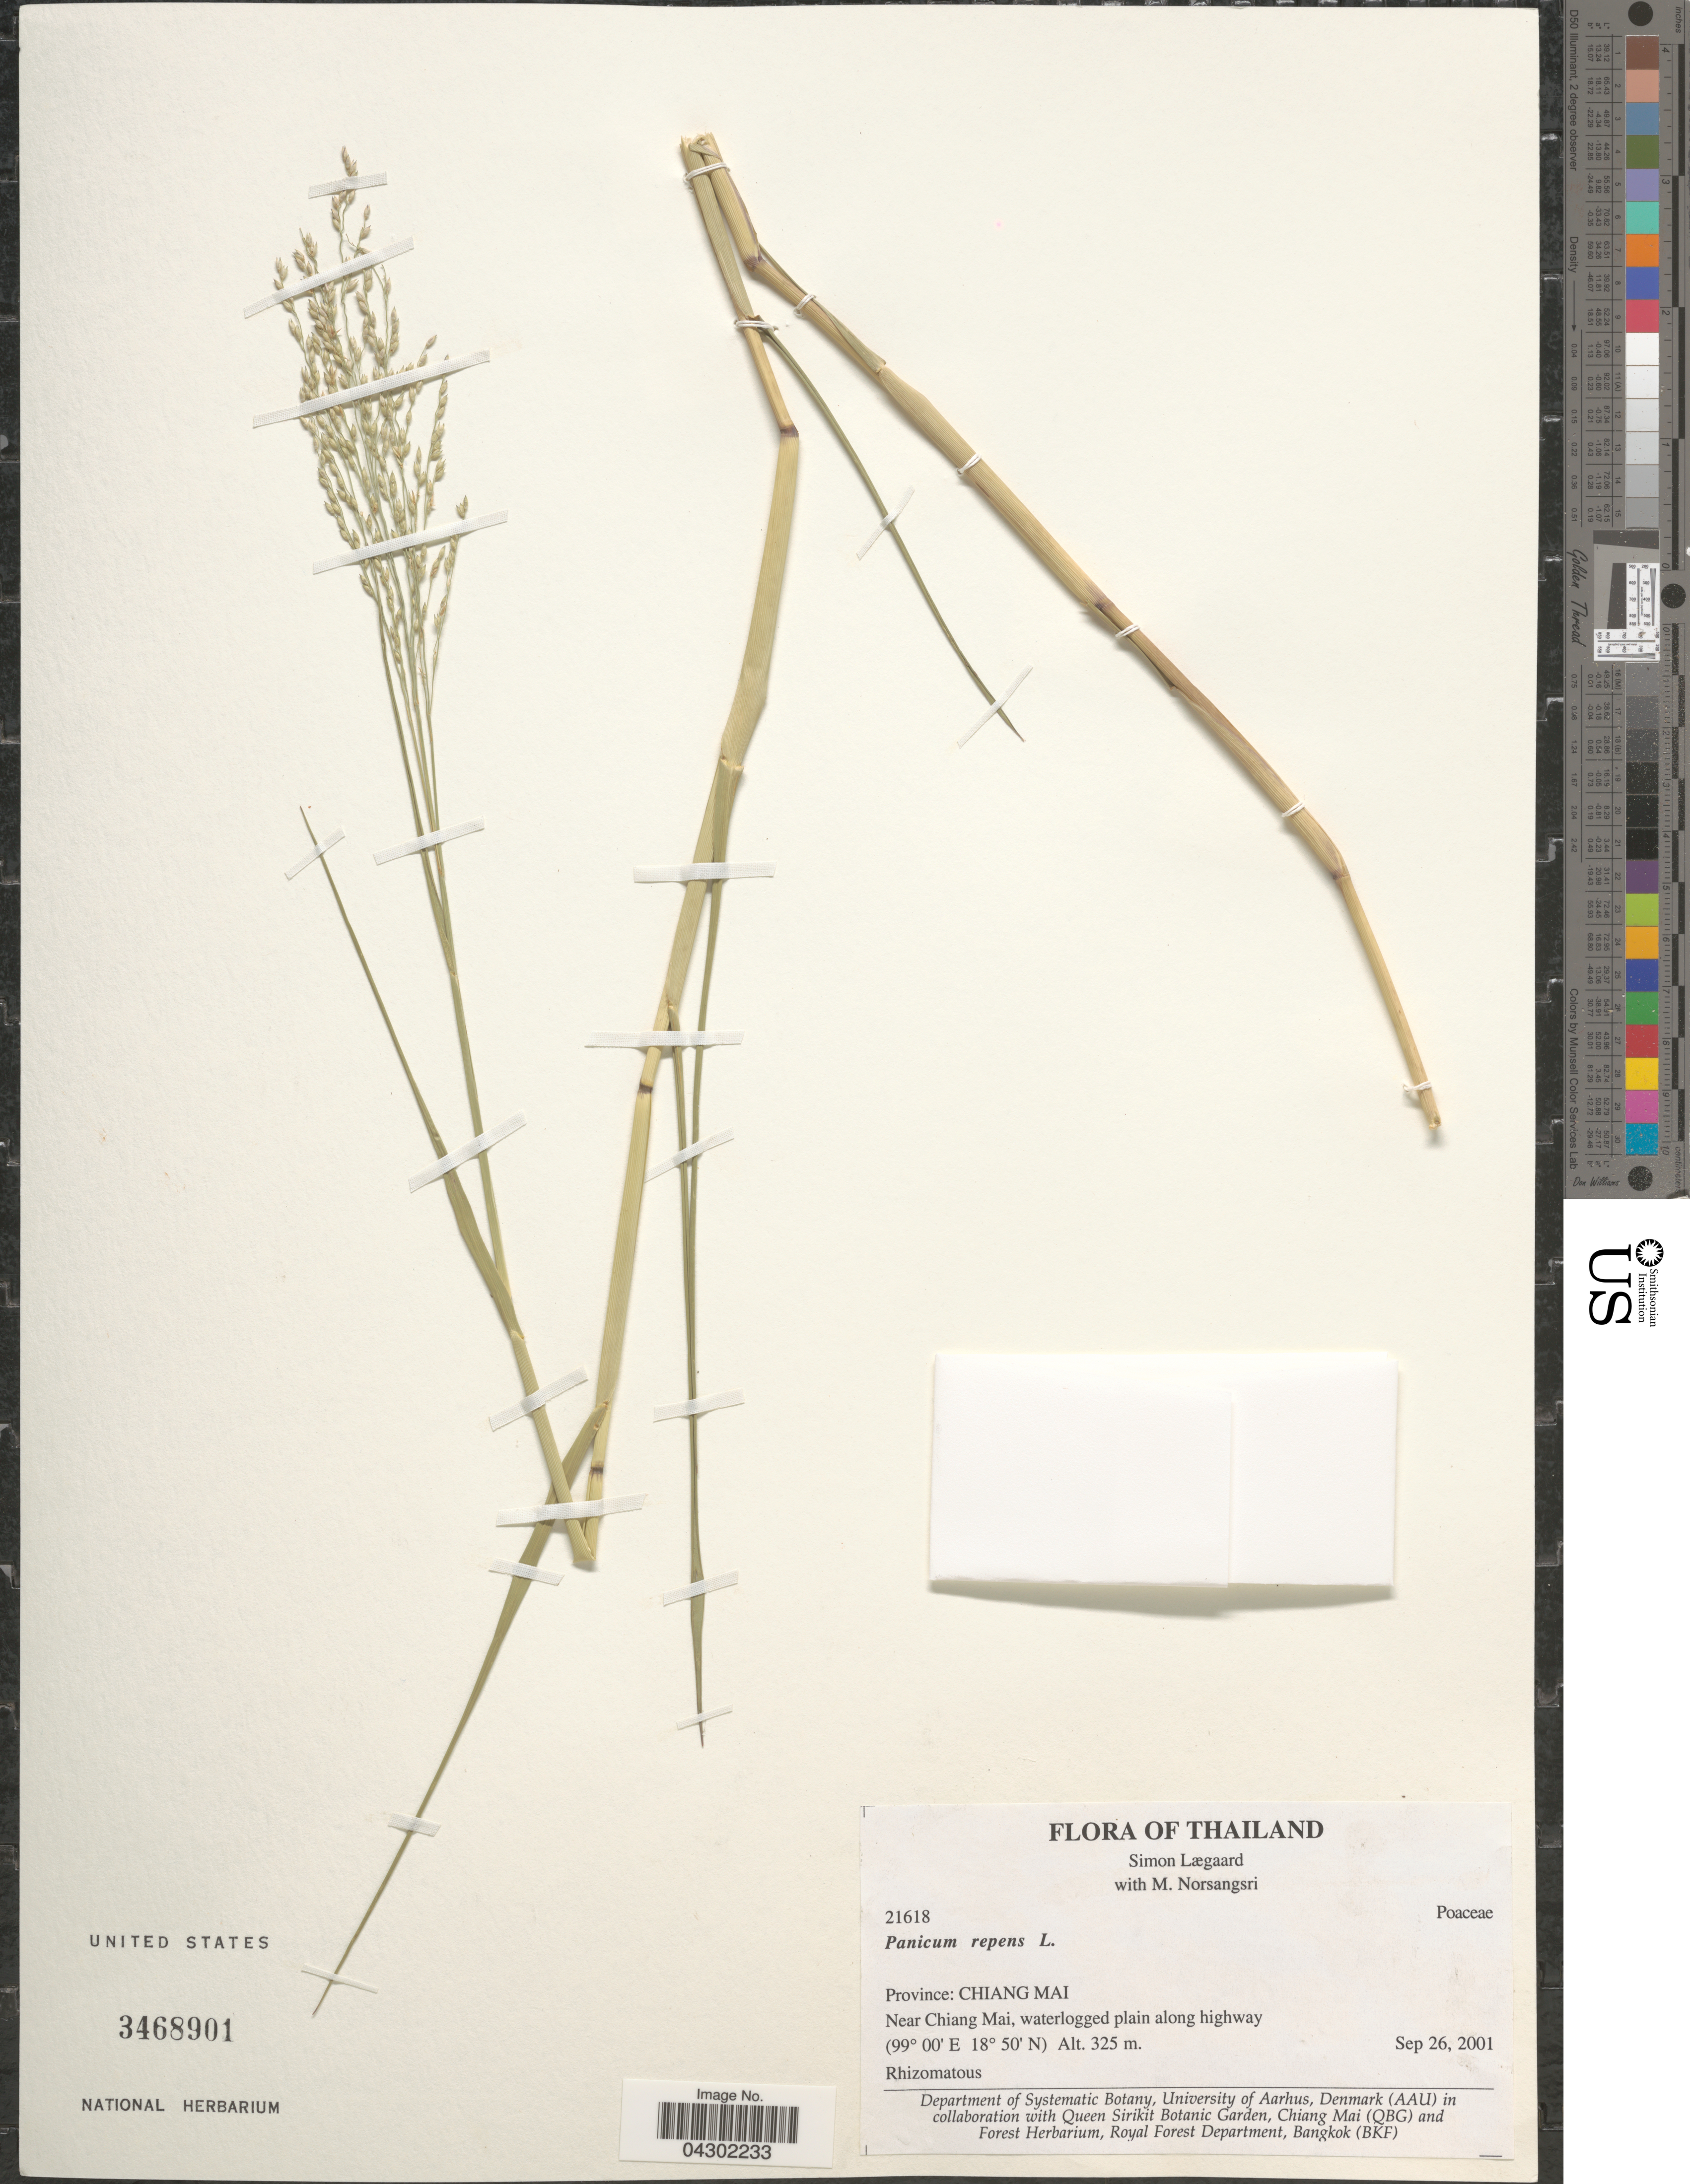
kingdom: Plantae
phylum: Tracheophyta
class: Liliopsida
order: Poales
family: Poaceae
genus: Panicum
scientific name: Panicum repens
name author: L.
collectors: S. Lægaard & M. Norsangsri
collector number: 21618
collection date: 2001-09-26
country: Thailand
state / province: Chiang Mai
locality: Near Chiang Mai, waterlogged plain along highway.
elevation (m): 325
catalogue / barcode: US 3468901